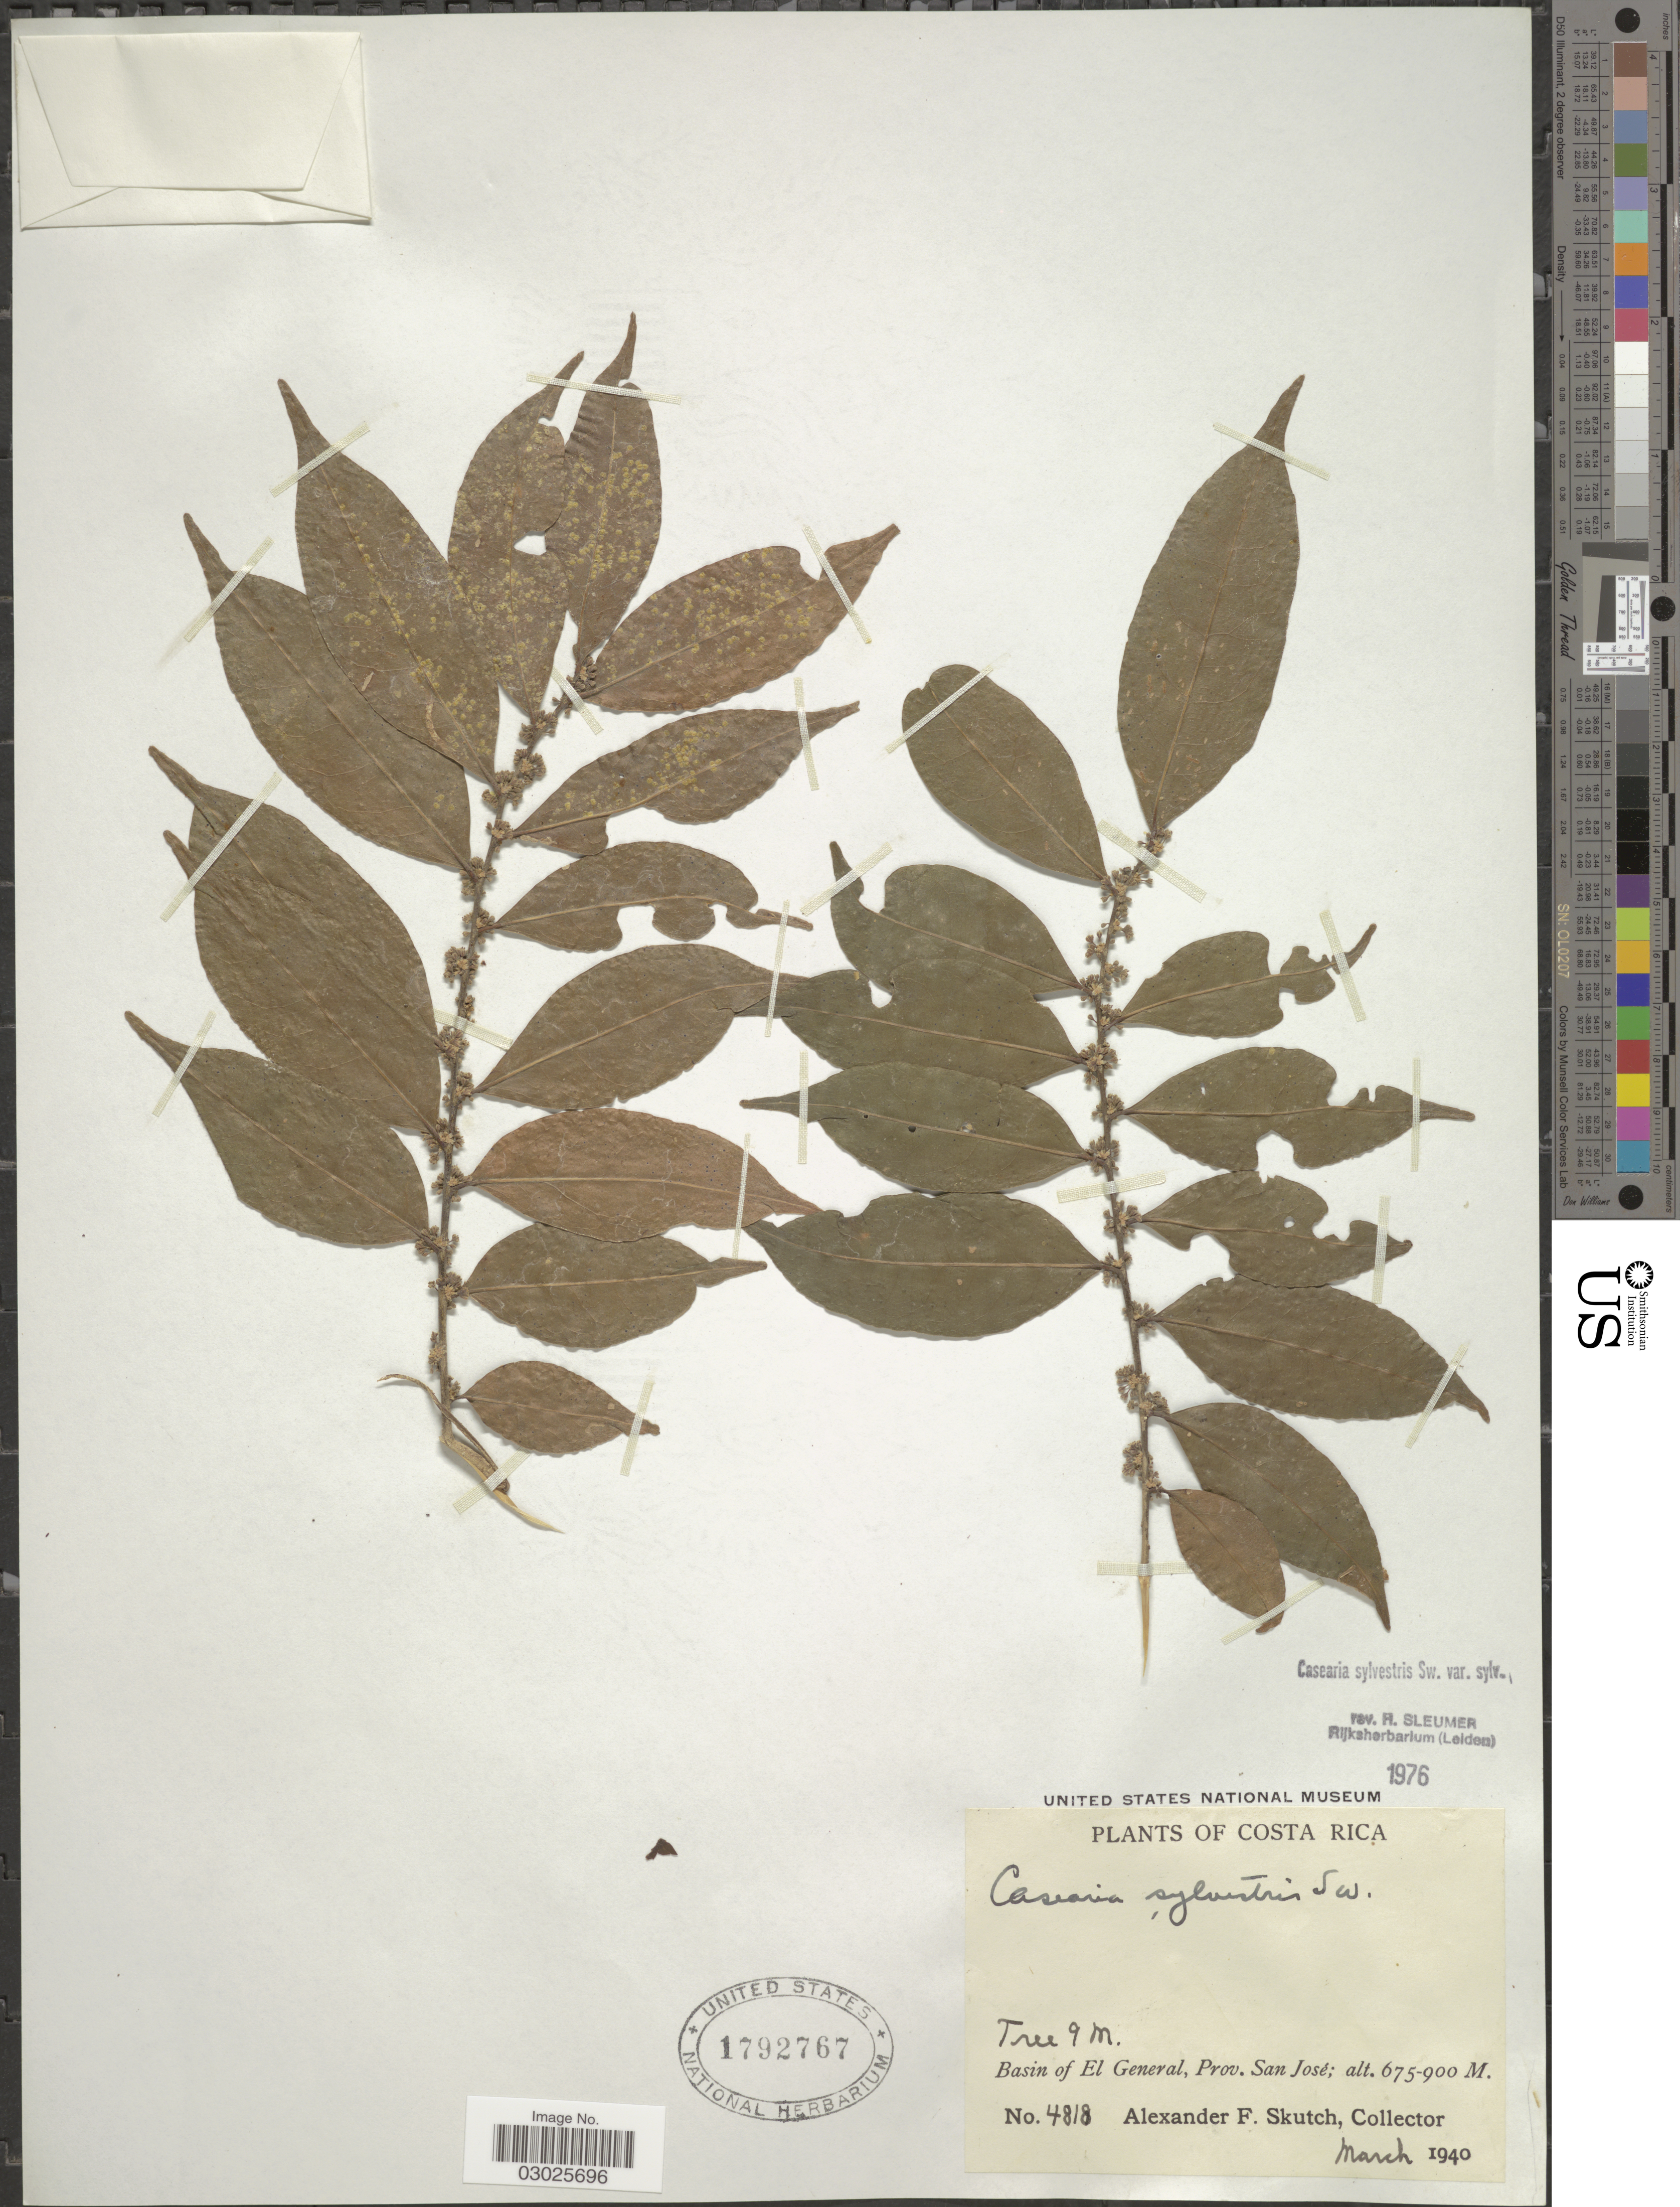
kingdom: Plantae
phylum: Tracheophyta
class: Magnoliopsida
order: Malpighiales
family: Salicaceae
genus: Casearia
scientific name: Casearia sylvestris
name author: Sw.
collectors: A. F. Skutch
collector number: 4818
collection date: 1940-03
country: Costa Rica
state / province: San José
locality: Basin of El General.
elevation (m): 675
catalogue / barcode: US 1792767